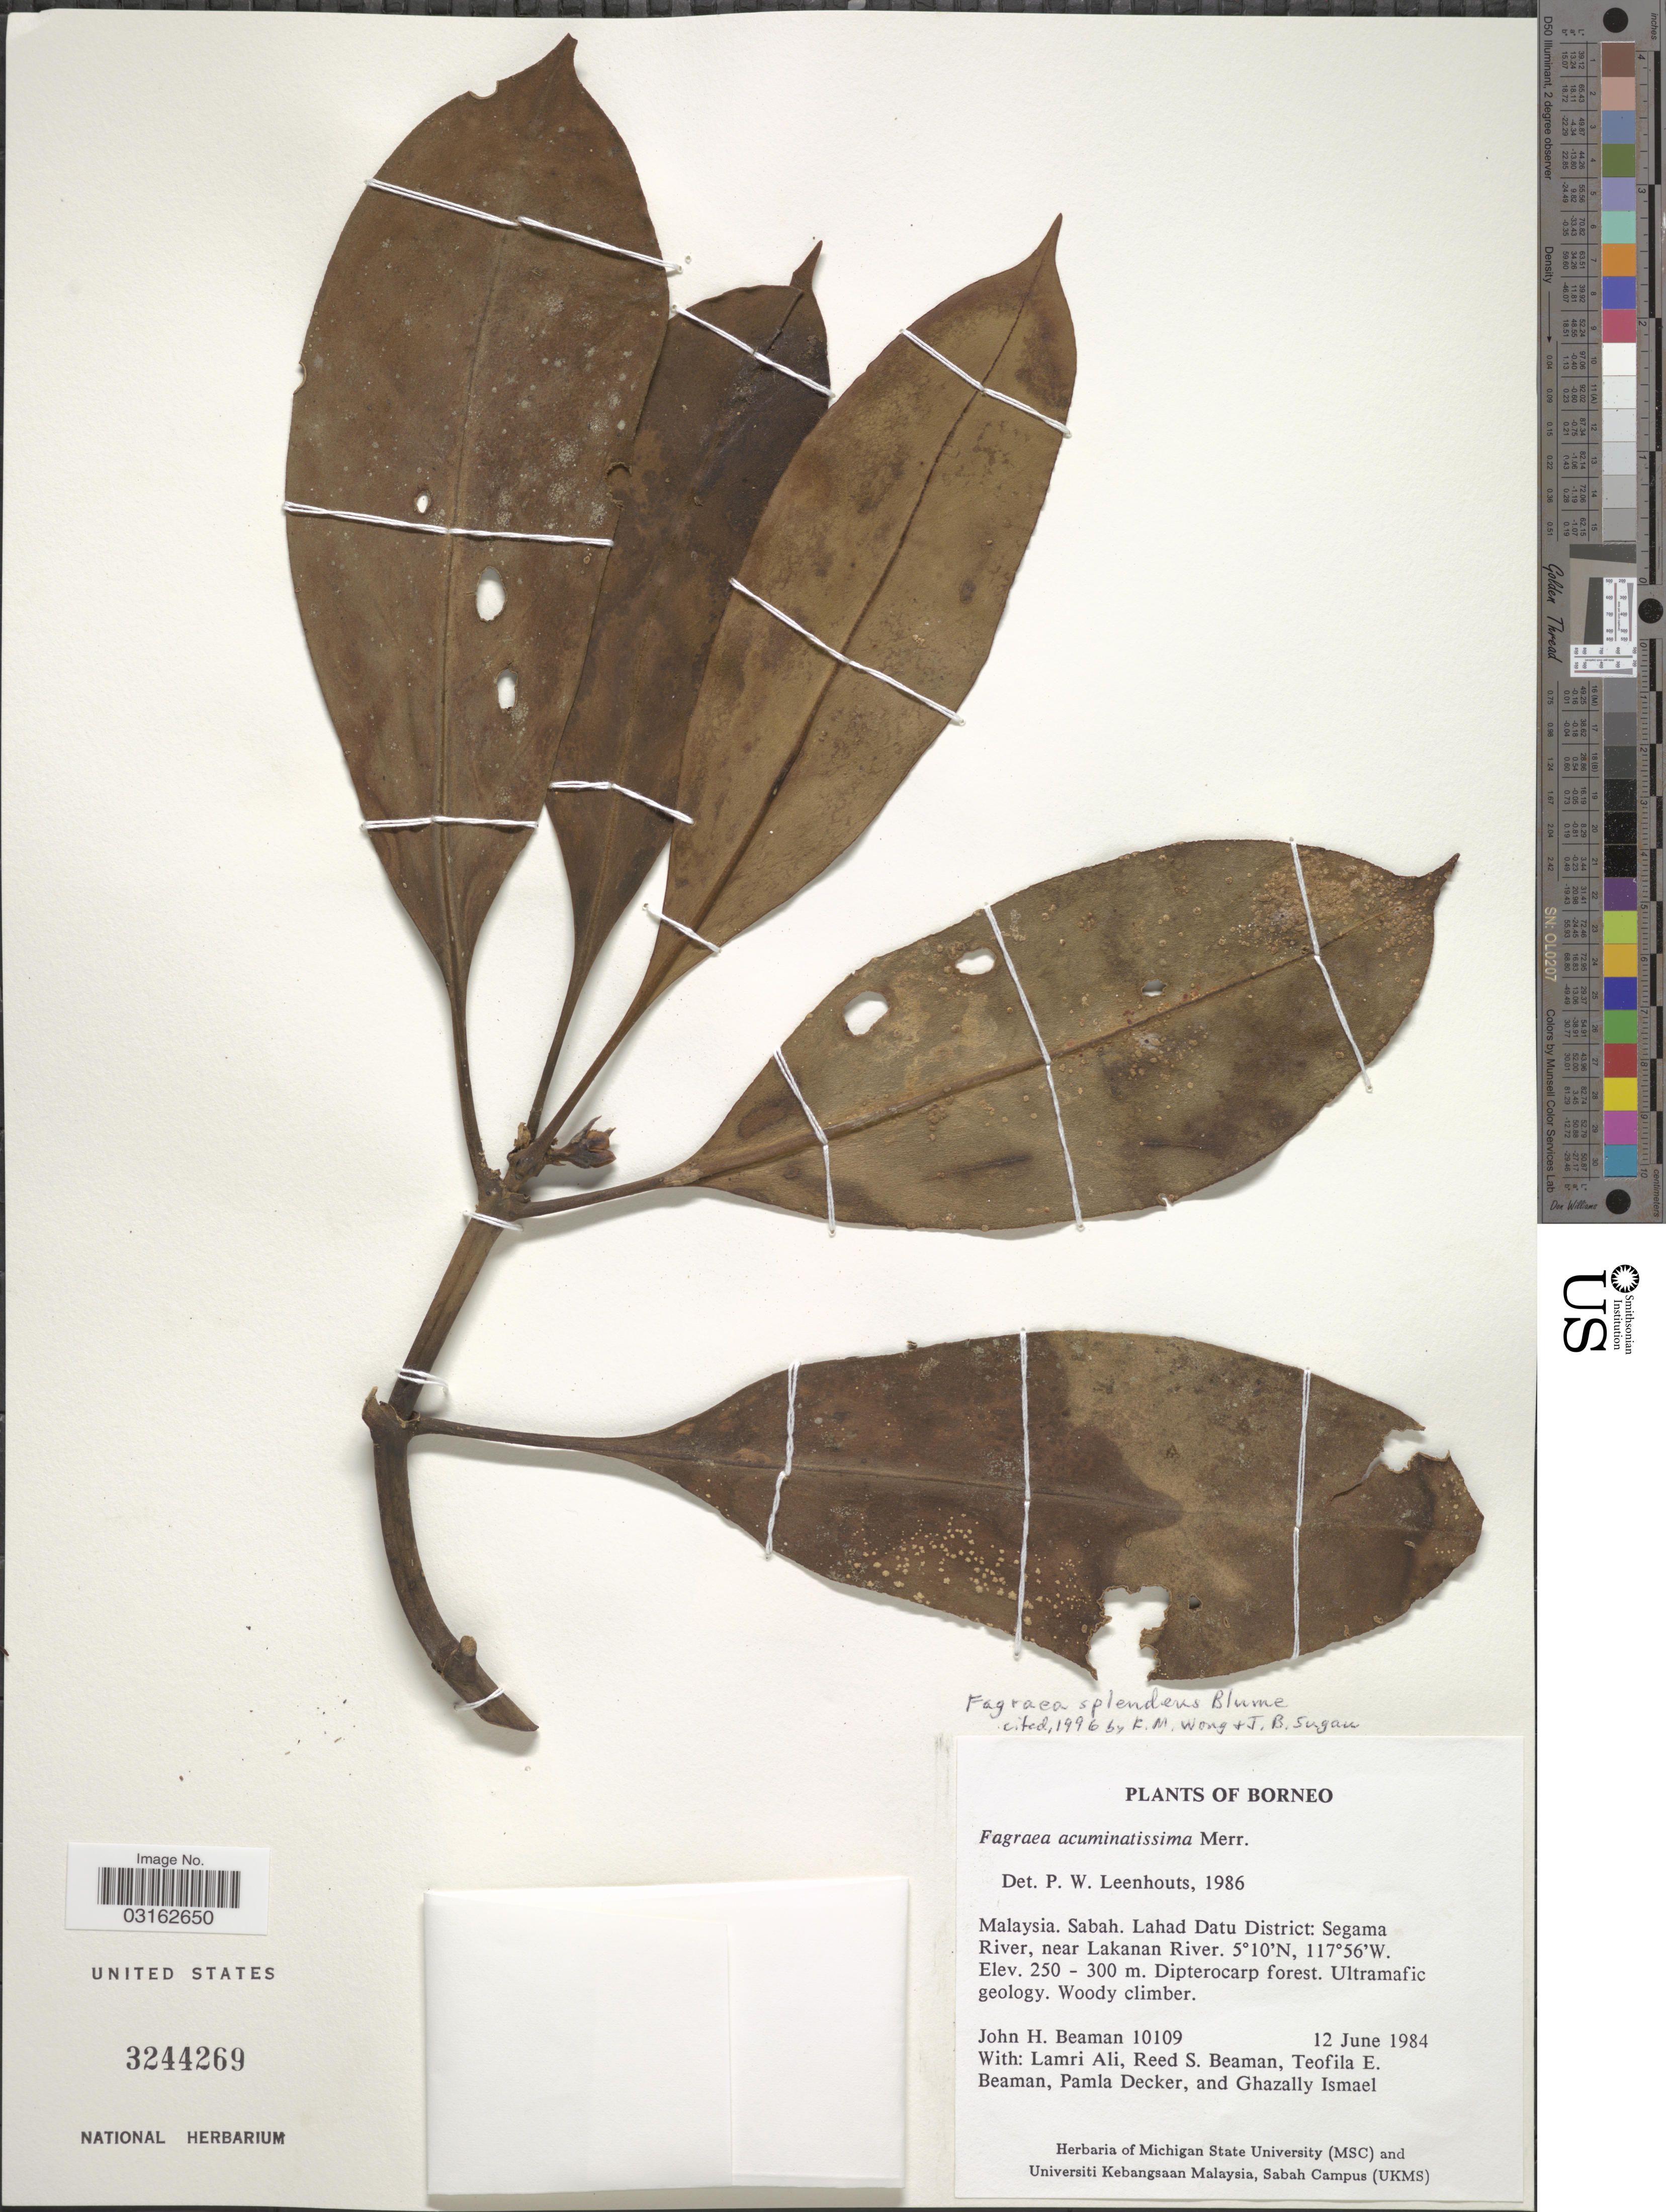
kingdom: Plantae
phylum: Tracheophyta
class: Magnoliopsida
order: Gentianales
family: Gentianaceae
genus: Fagraea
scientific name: Fagraea splendens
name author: Blume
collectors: J. H. Beaman, L. Ali, R. S. Beaman, T. E. Beaman & et al.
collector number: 10109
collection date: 1984-06-12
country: Malaysia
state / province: Sabah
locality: Lahad Datu District: Segama River, near Lakanan River.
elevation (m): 250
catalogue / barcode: US 3244269